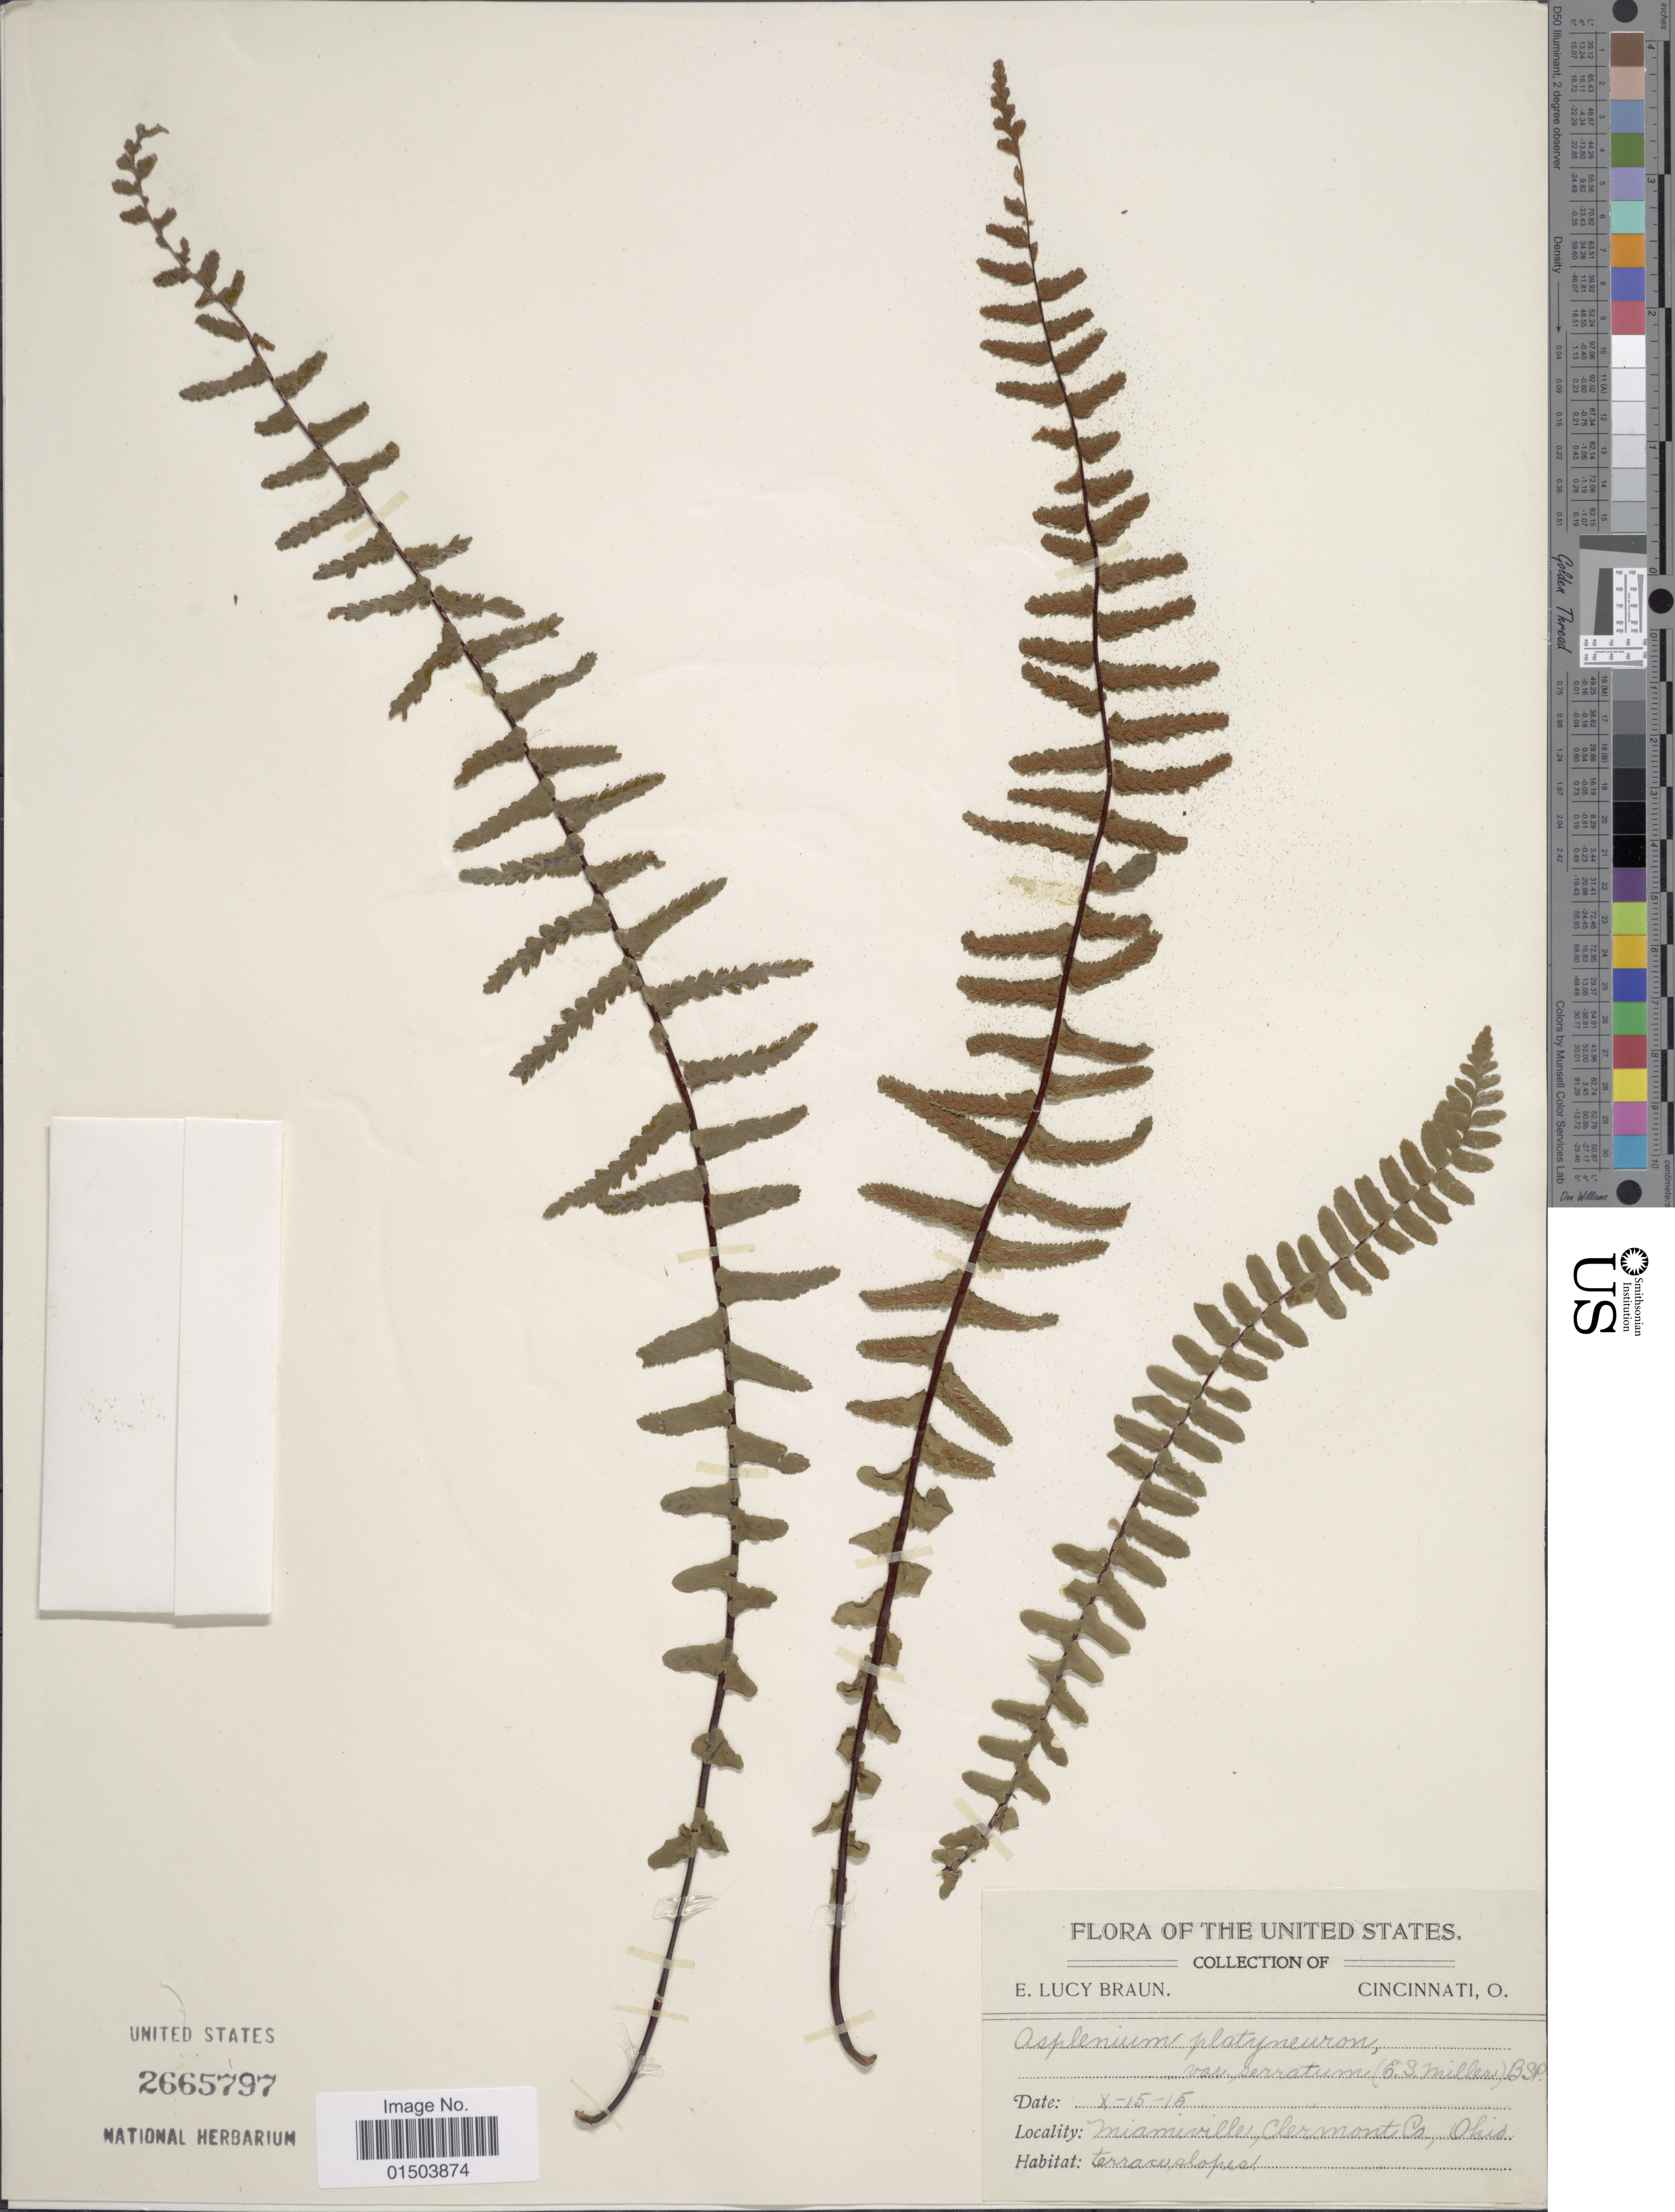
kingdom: Plantae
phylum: Tracheophyta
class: Polypodiopsida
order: Polypodiales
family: Aspleniaceae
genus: Asplenium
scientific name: Asplenium platyneuron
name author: (L.) Britton, Stearns & Poggenb.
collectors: E. L. Braun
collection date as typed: Transcribed d/m/y: 15/10/15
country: United States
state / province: Ohio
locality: Cincinnati, O. Miamiville, Clermont Co.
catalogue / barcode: US 2665797